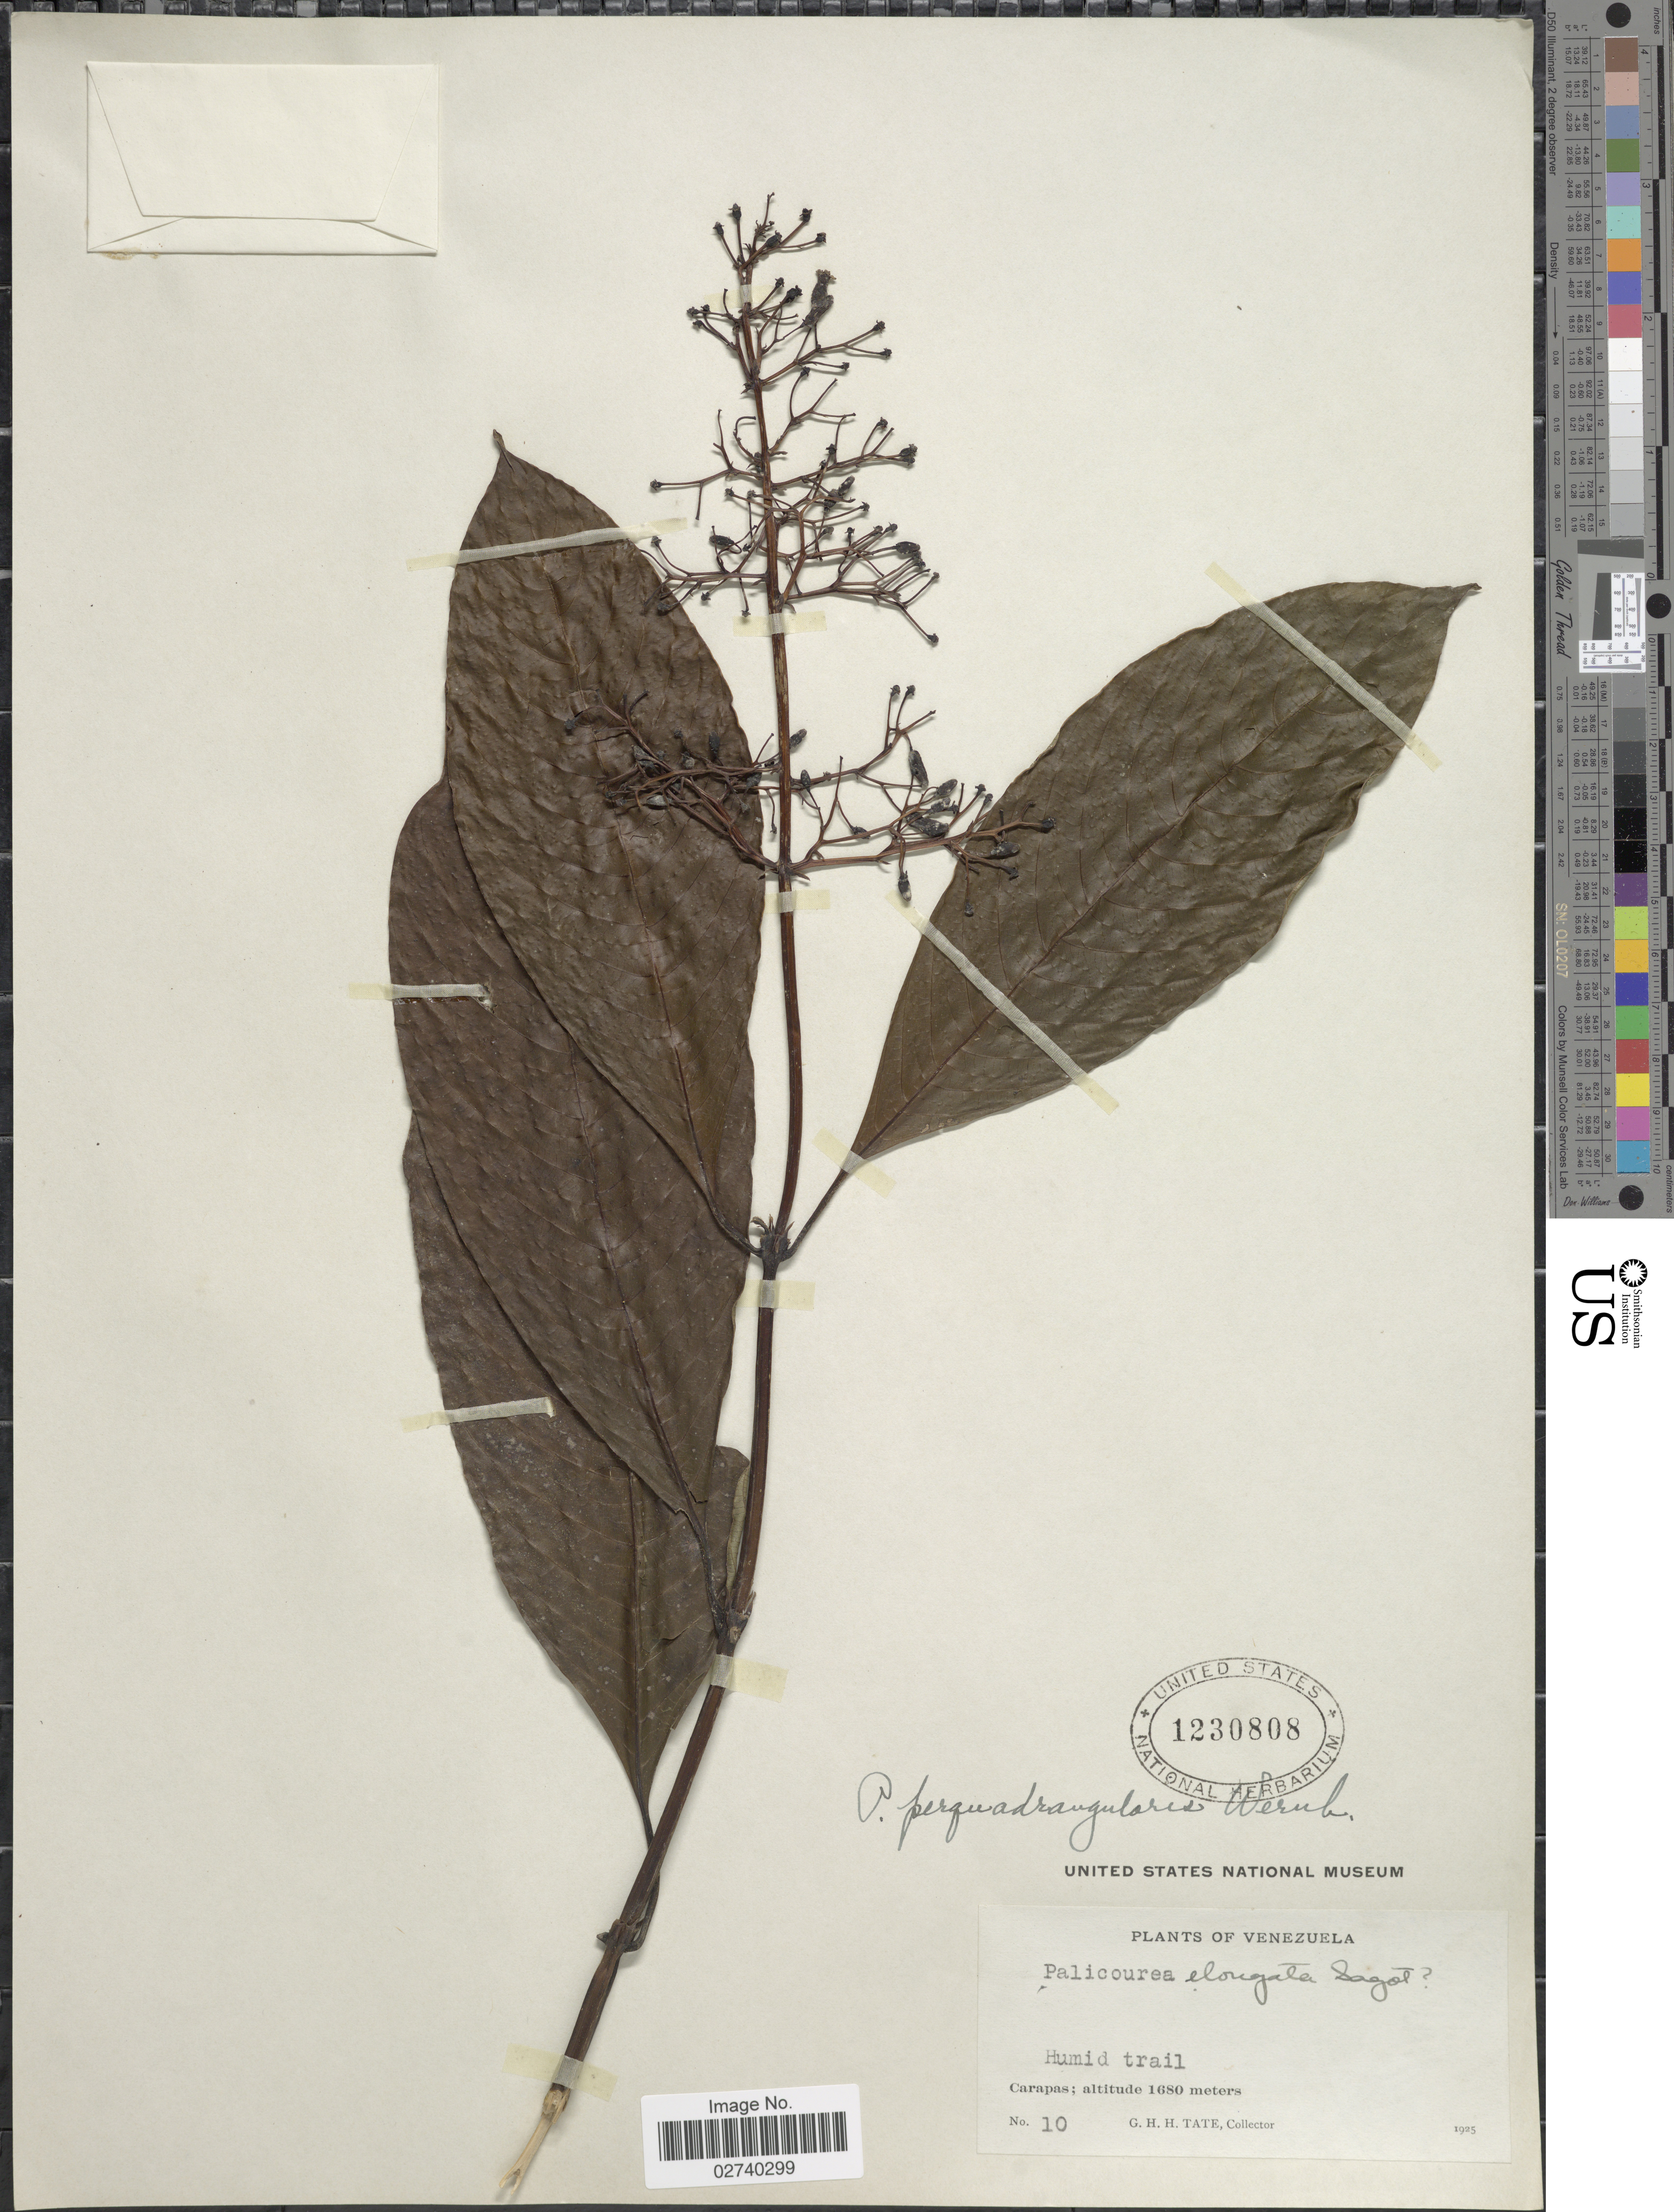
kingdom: Plantae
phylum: Tracheophyta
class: Magnoliopsida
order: Gentianales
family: Rubiaceae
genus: Palicourea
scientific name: Palicourea perquadrangularis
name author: Wernham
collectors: G. H. H.Tate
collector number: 10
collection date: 1925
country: Venezuela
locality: Humid trail. Carapas.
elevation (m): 1680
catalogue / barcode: US 1230808